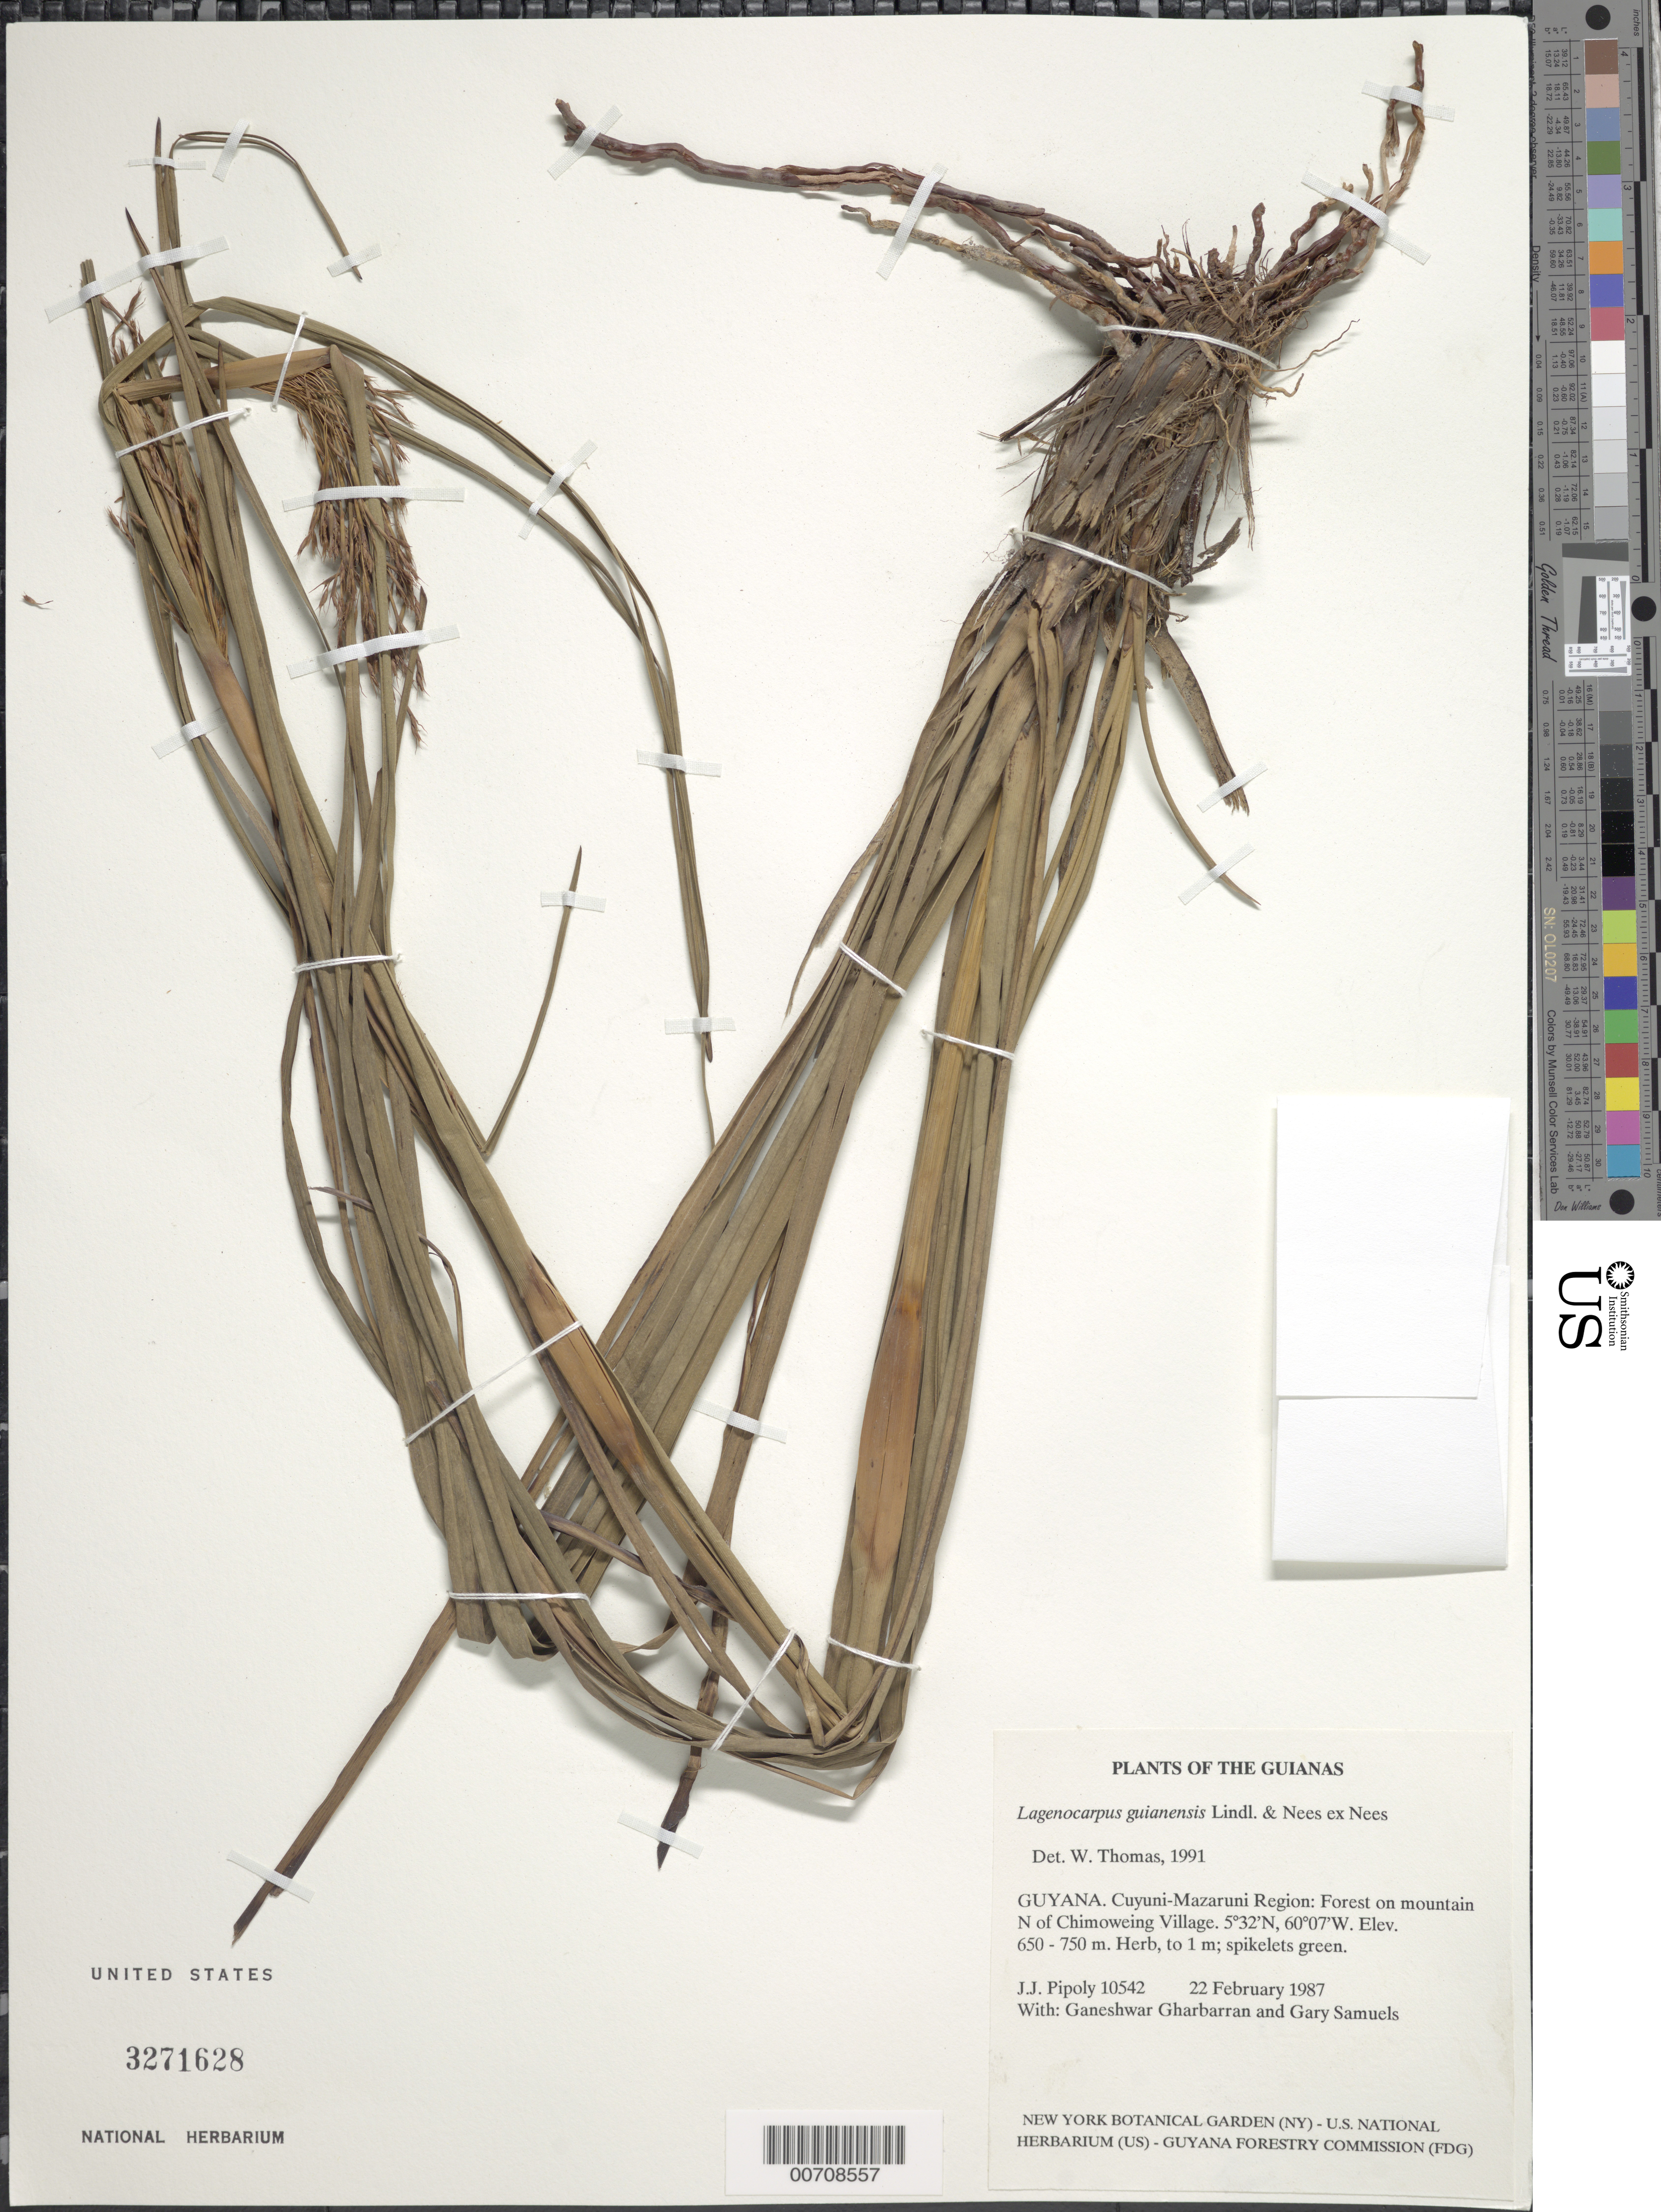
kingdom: Plantae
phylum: Tracheophyta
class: Liliopsida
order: Poales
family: Cyperaceae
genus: Lagenocarpus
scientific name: Lagenocarpus rigidus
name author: (Kunth) Nees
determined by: Costa, Suzana M.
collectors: J. J. Pipoly, G. Gharbarran & G. Samuels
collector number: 10542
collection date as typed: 22 February 1987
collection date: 1987-02-22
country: Guyana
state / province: Cuyuni-Mazaruni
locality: Mountain N of Chinoweing Village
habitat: Forest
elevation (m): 650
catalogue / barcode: US 3271628